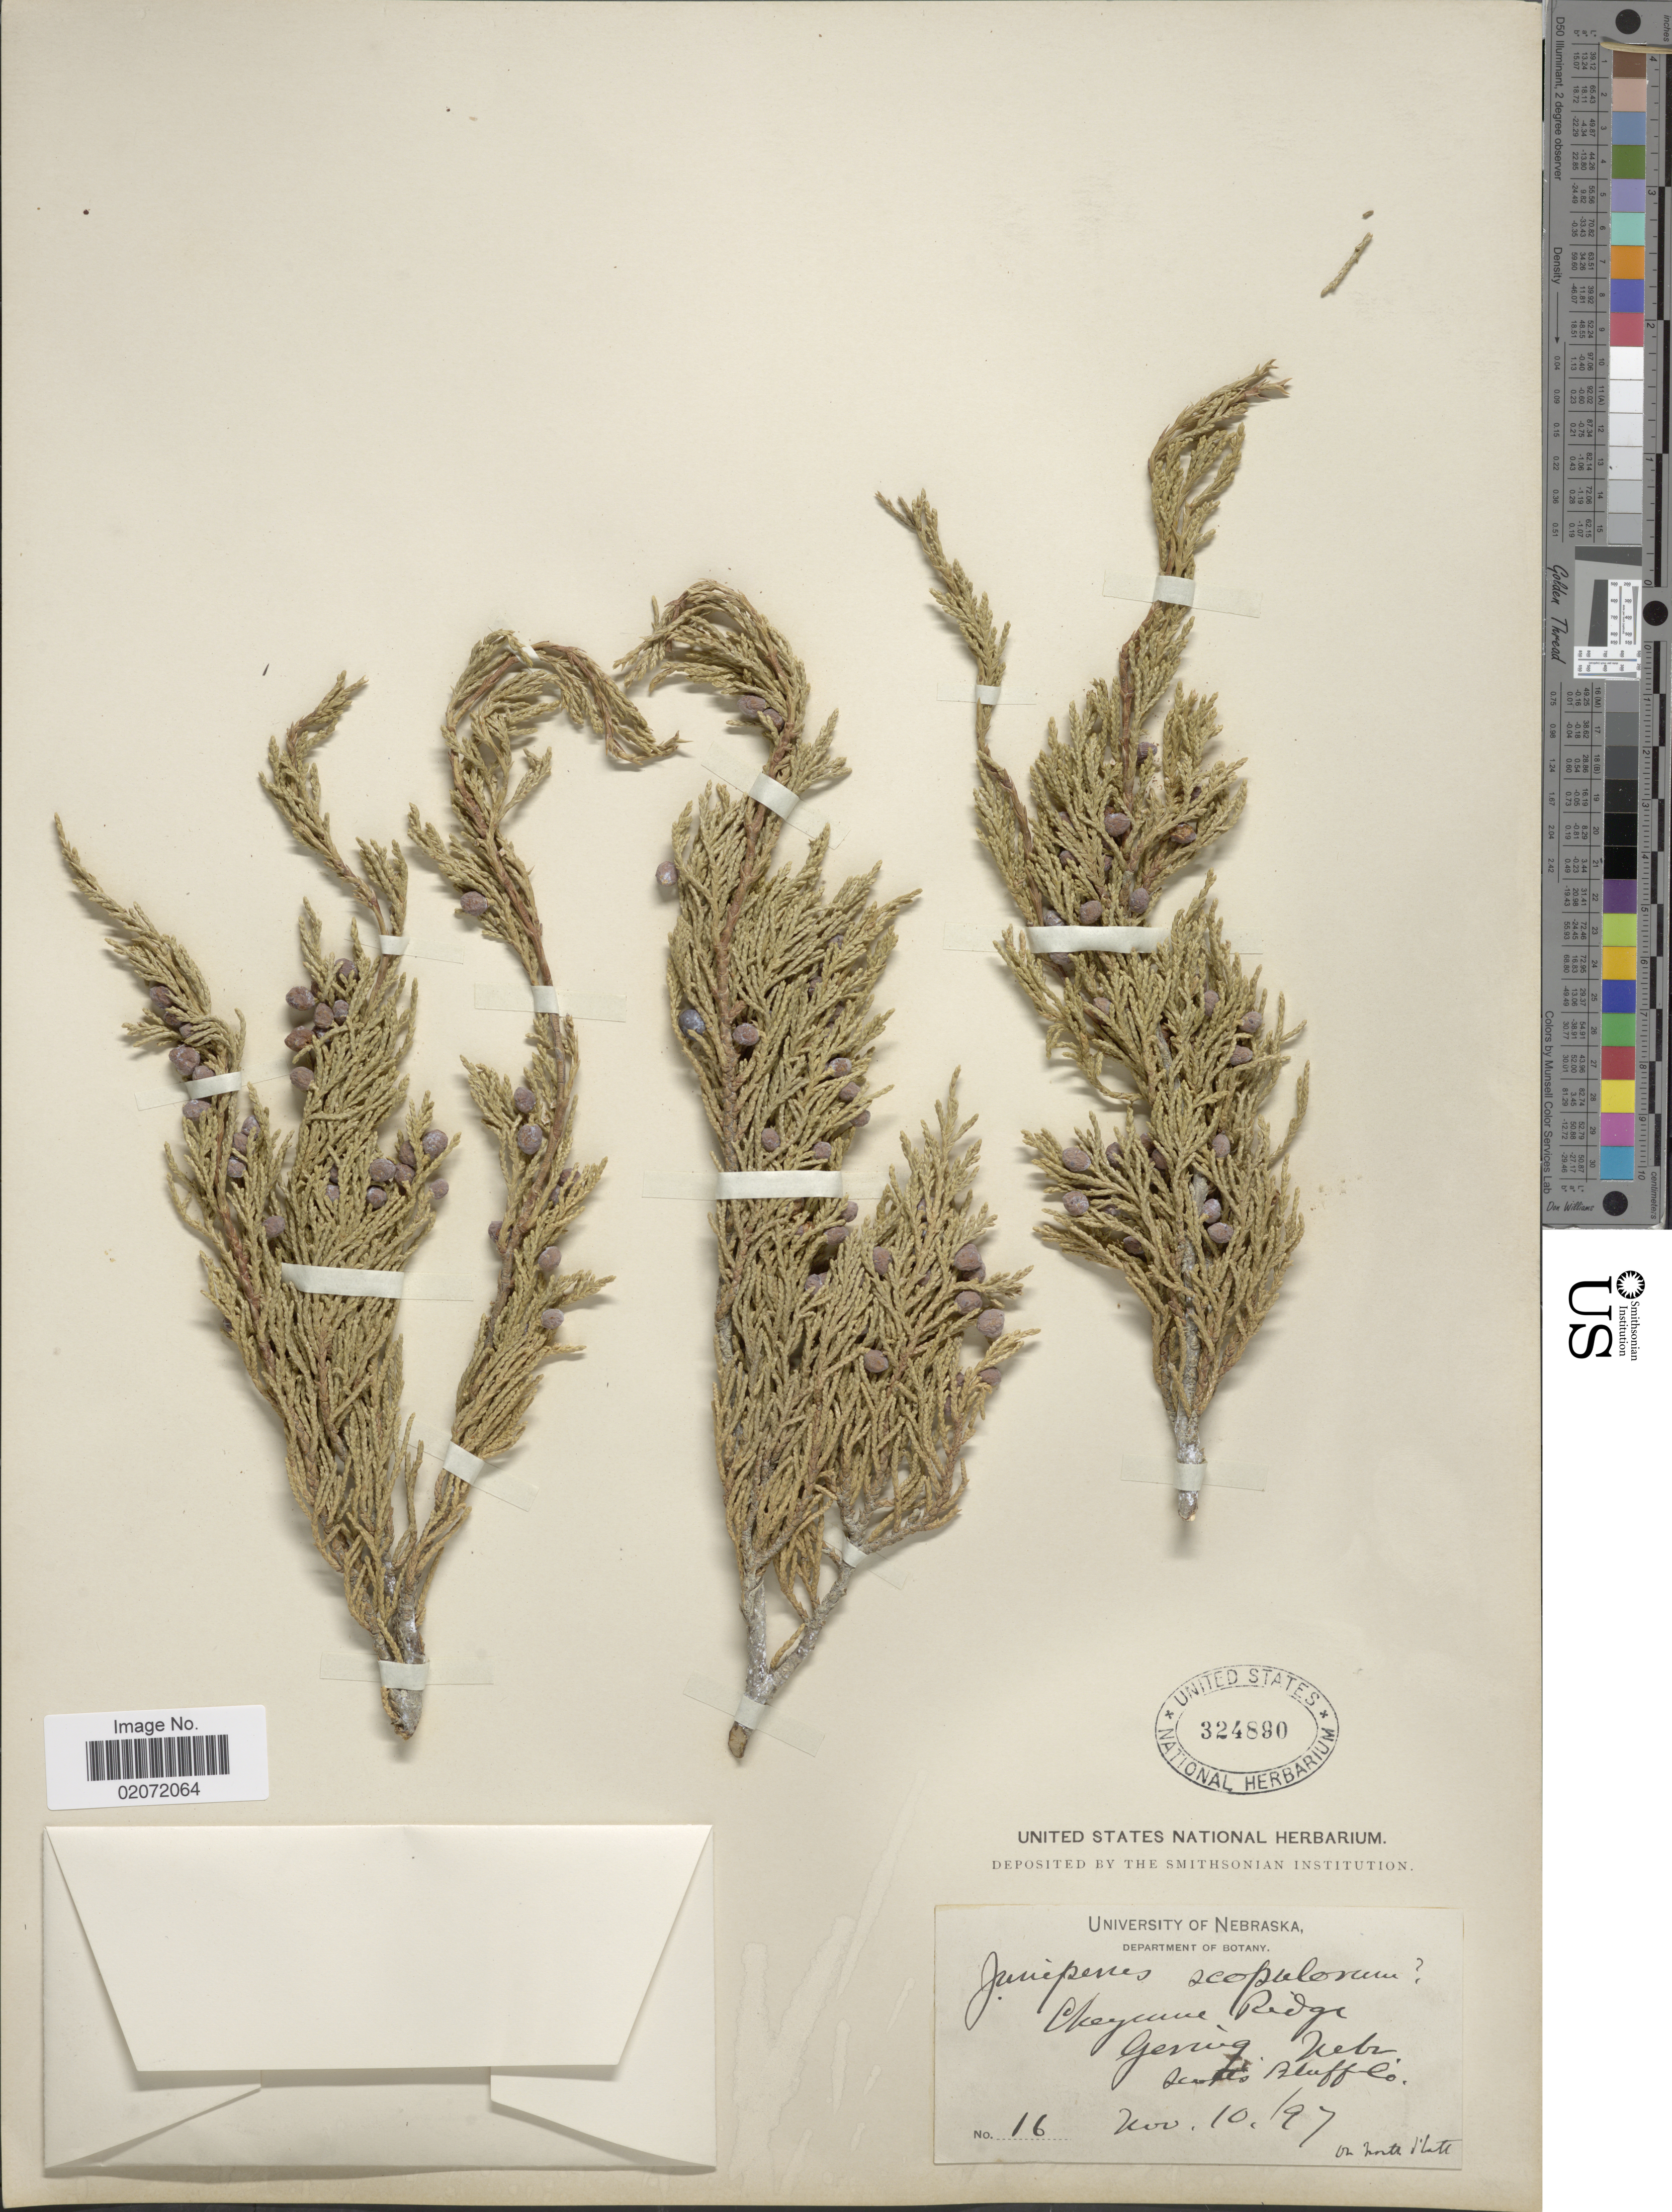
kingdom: Plantae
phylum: Tracheophyta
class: Pinopsida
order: Pinales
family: Cupressaceae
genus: Juniperus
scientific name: Juniperus virginiana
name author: L.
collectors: Department of Botany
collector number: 16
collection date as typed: Transcribed d/m/y: 10/11/97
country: United States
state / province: Nebraska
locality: Cheyenne Ridge, Gering Nebr. Scotts Bluff Co.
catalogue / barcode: US 324890